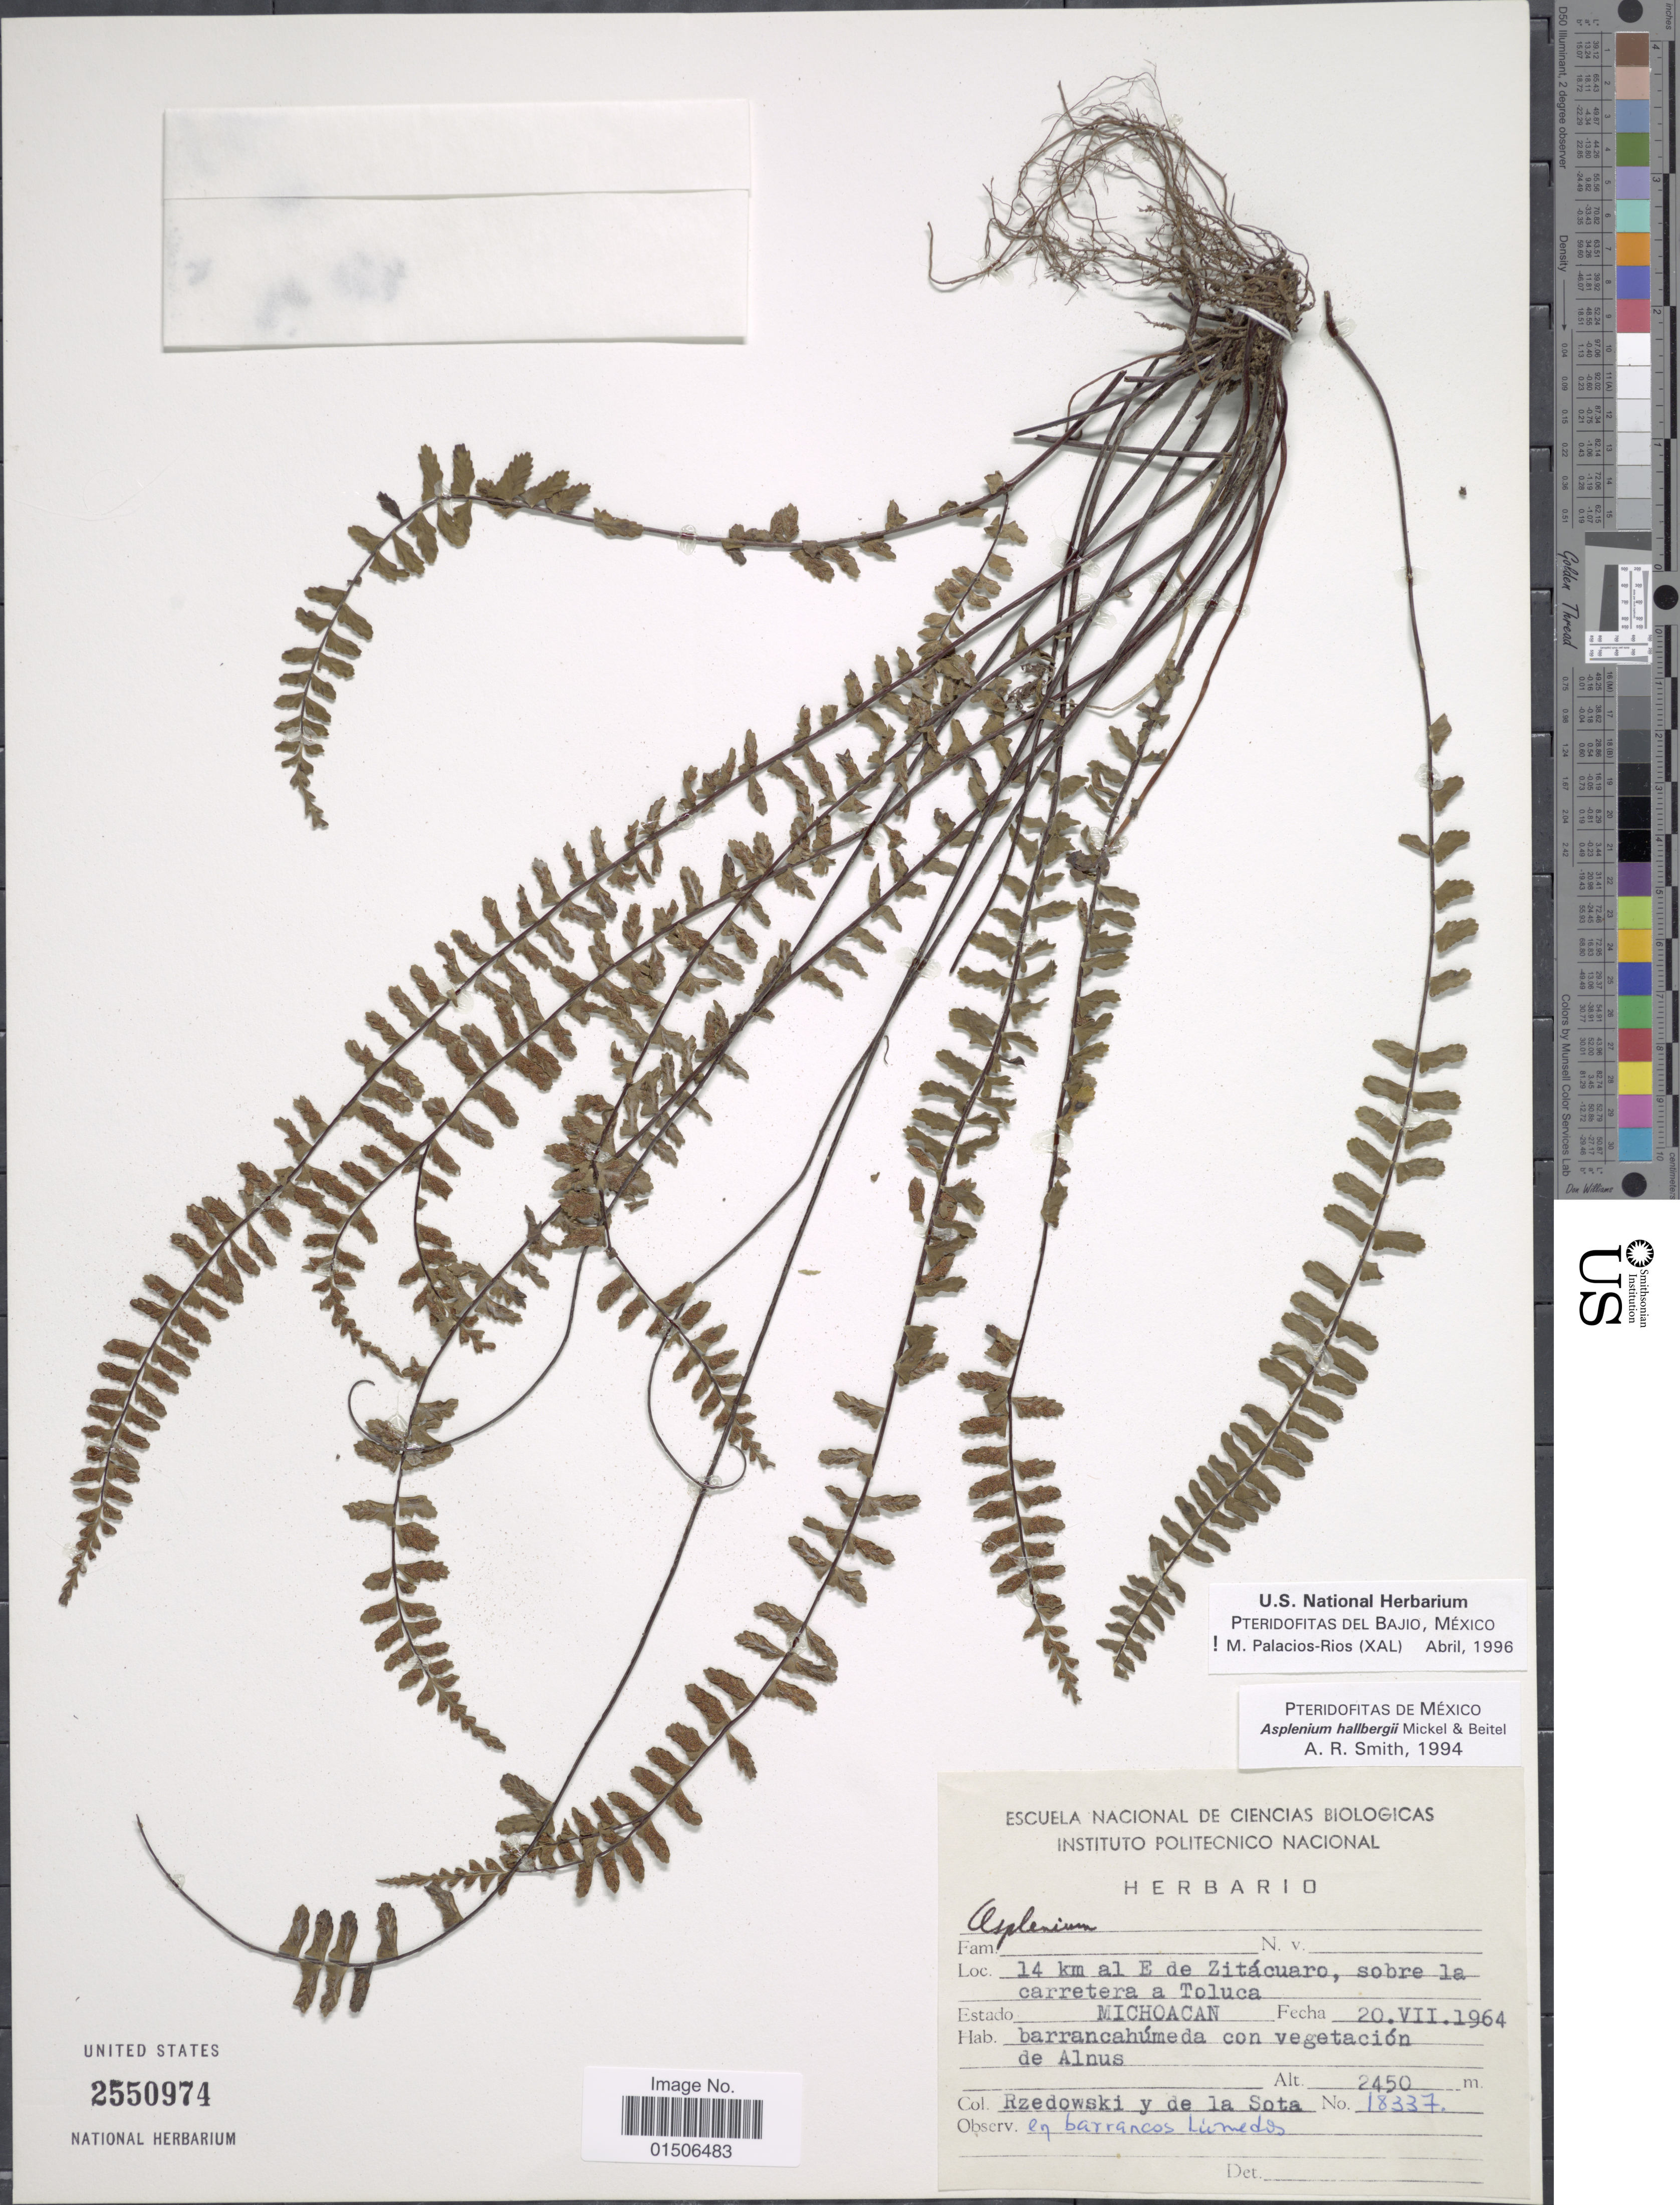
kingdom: Plantae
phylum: Tracheophyta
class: Polypodiopsida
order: Polypodiales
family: Aspleniaceae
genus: Asplenium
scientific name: Asplenium hallbergii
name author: Mickel & Beitel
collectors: Rzedowski, -- & de la Sota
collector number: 18337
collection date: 1964-07-20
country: Mexico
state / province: Michoacán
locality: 14 km al E de Zitácuaro, sobre la carretera a Toluca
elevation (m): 2450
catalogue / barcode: US 2550974